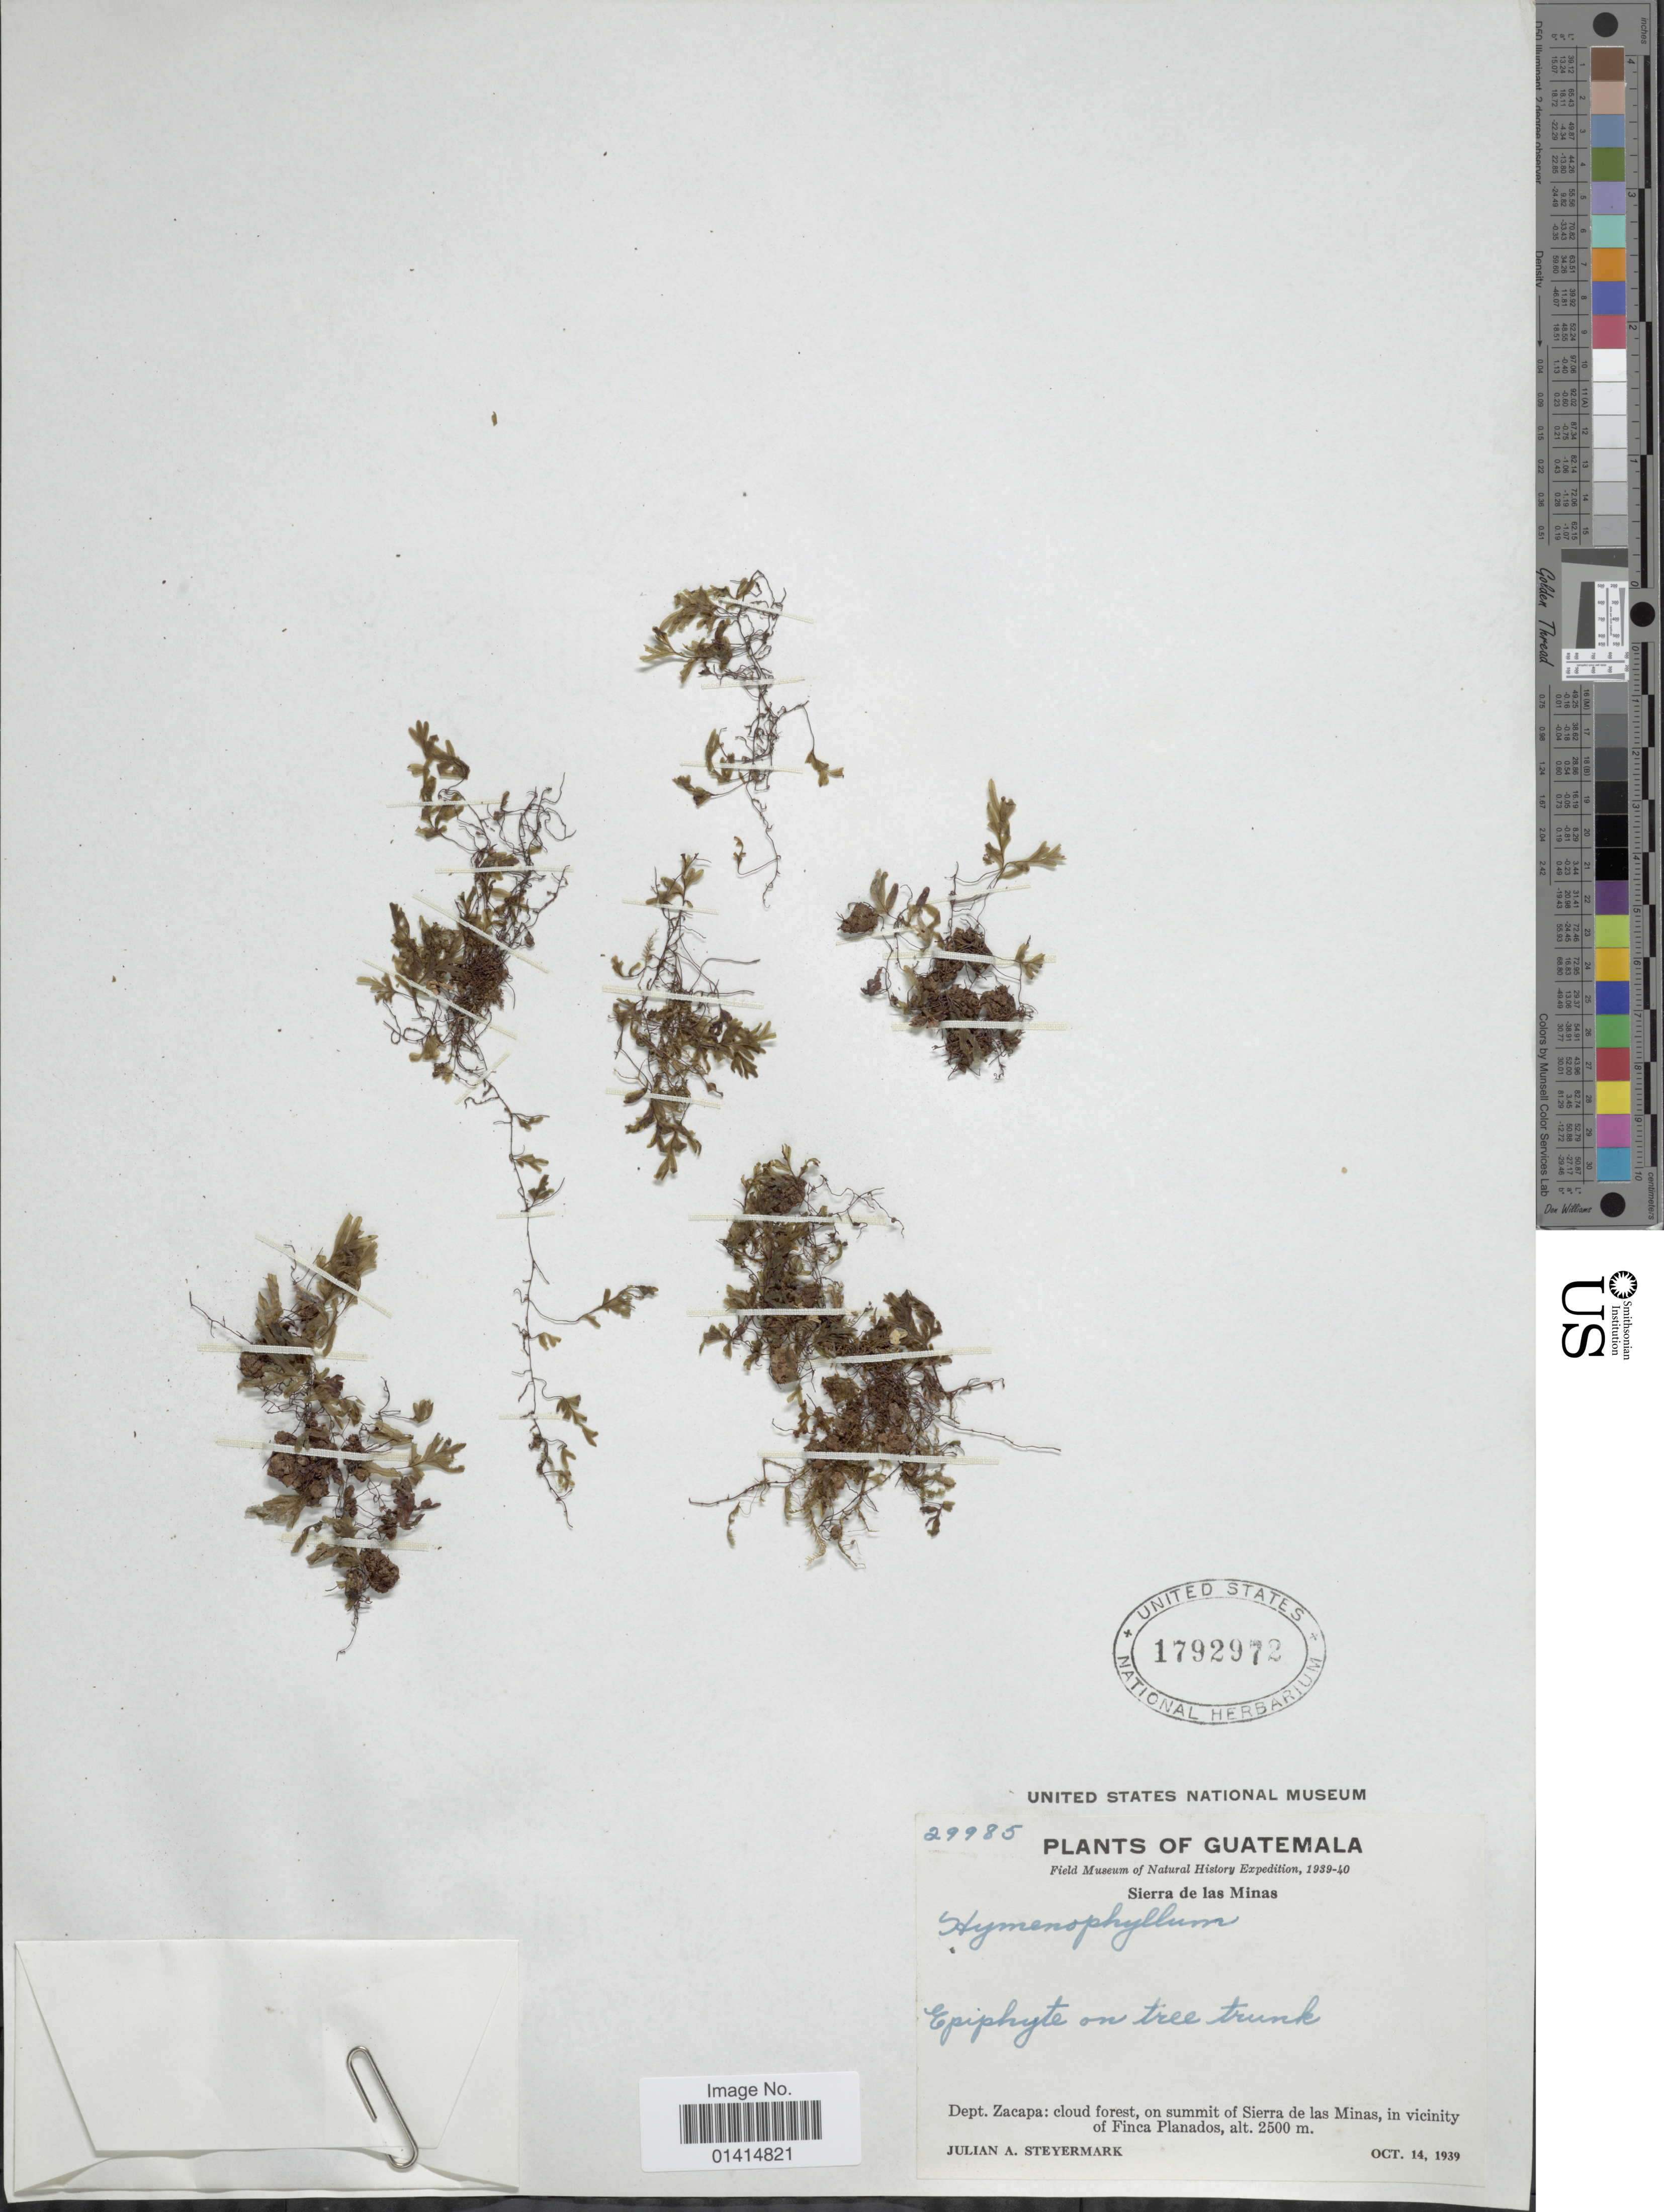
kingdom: Plantae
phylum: Tracheophyta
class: Polypodiopsida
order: Hymenophyllales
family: Hymenophyllaceae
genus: Hymenophyllum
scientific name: Hymenophyllum sp.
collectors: J. Steyermark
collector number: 29985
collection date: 1939-10-14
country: Guatemala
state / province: Zacapa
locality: Dept. Zacapa: cloud forest, on summit of Sierra de las Minas, in vicinity of Finca Planados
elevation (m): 2500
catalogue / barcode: US 1792972